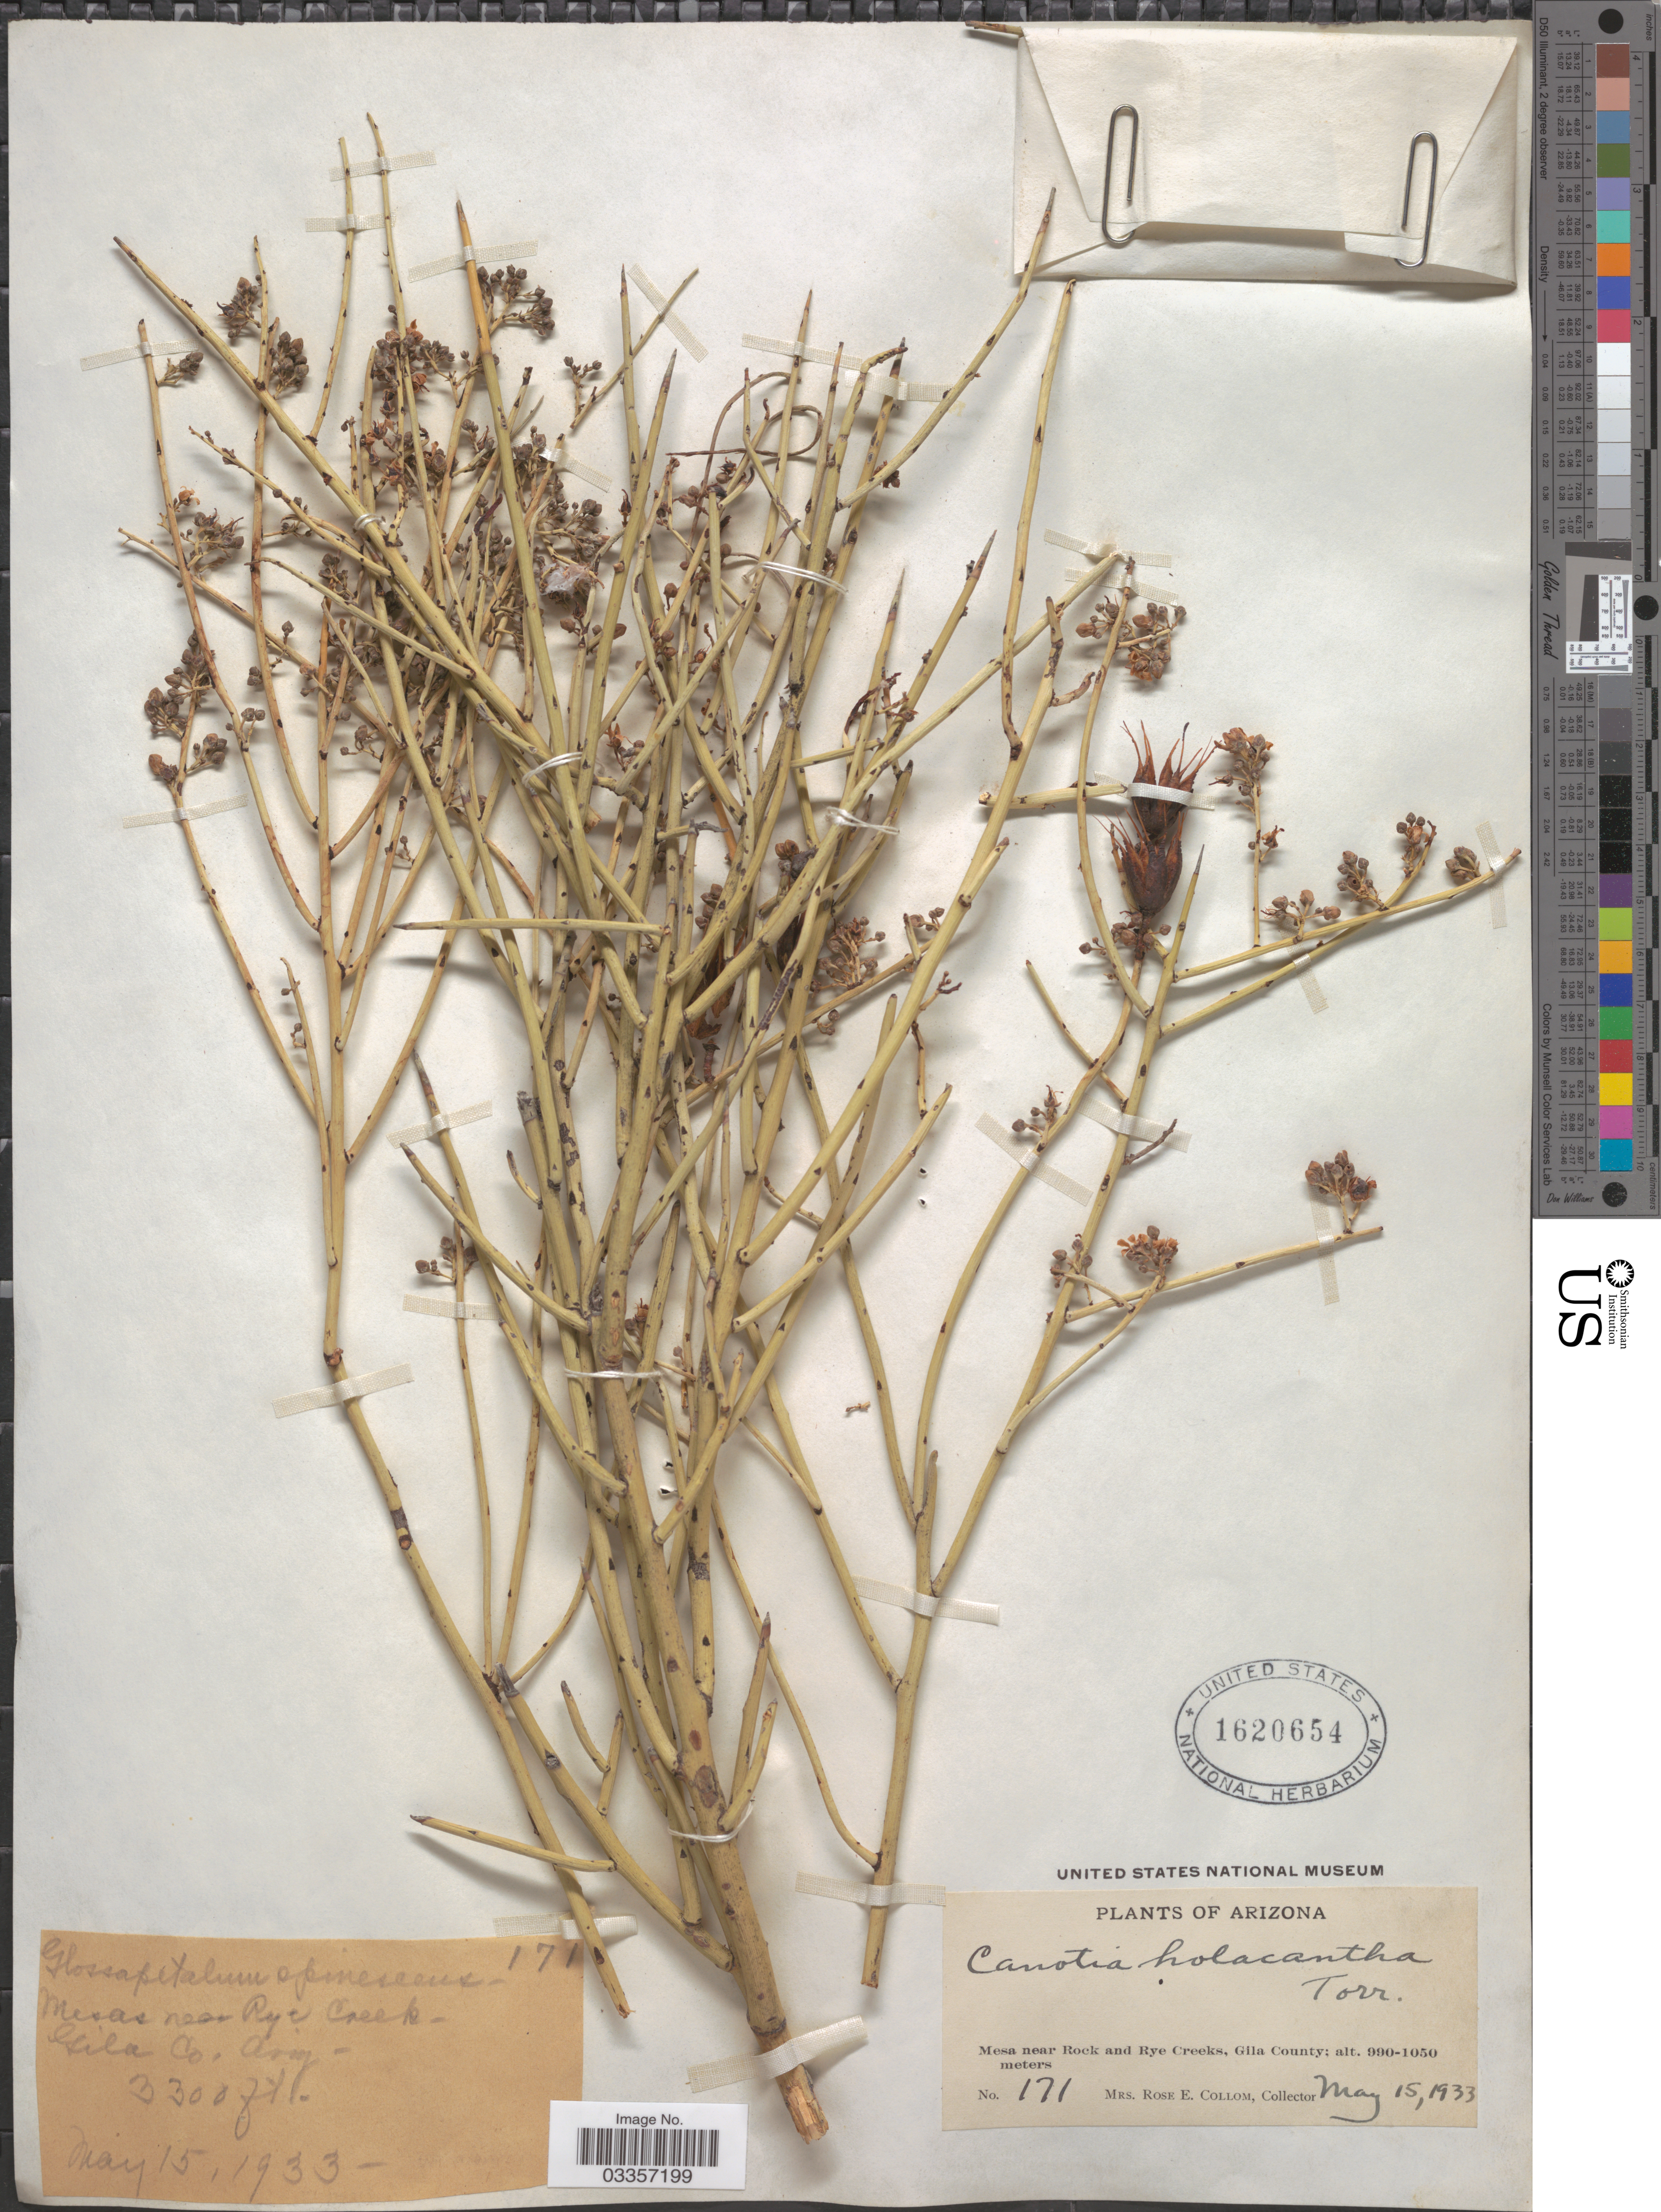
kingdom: Plantae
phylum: Tracheophyta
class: Magnoliopsida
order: Celastrales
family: Celastraceae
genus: Canotia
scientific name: Canotia holacantha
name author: Torr.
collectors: R. E. Collom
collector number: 171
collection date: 1933-05-15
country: United States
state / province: Arizona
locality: Mesa near rock and Rye Creeks, Gila County.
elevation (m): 1006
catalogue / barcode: US 1620654